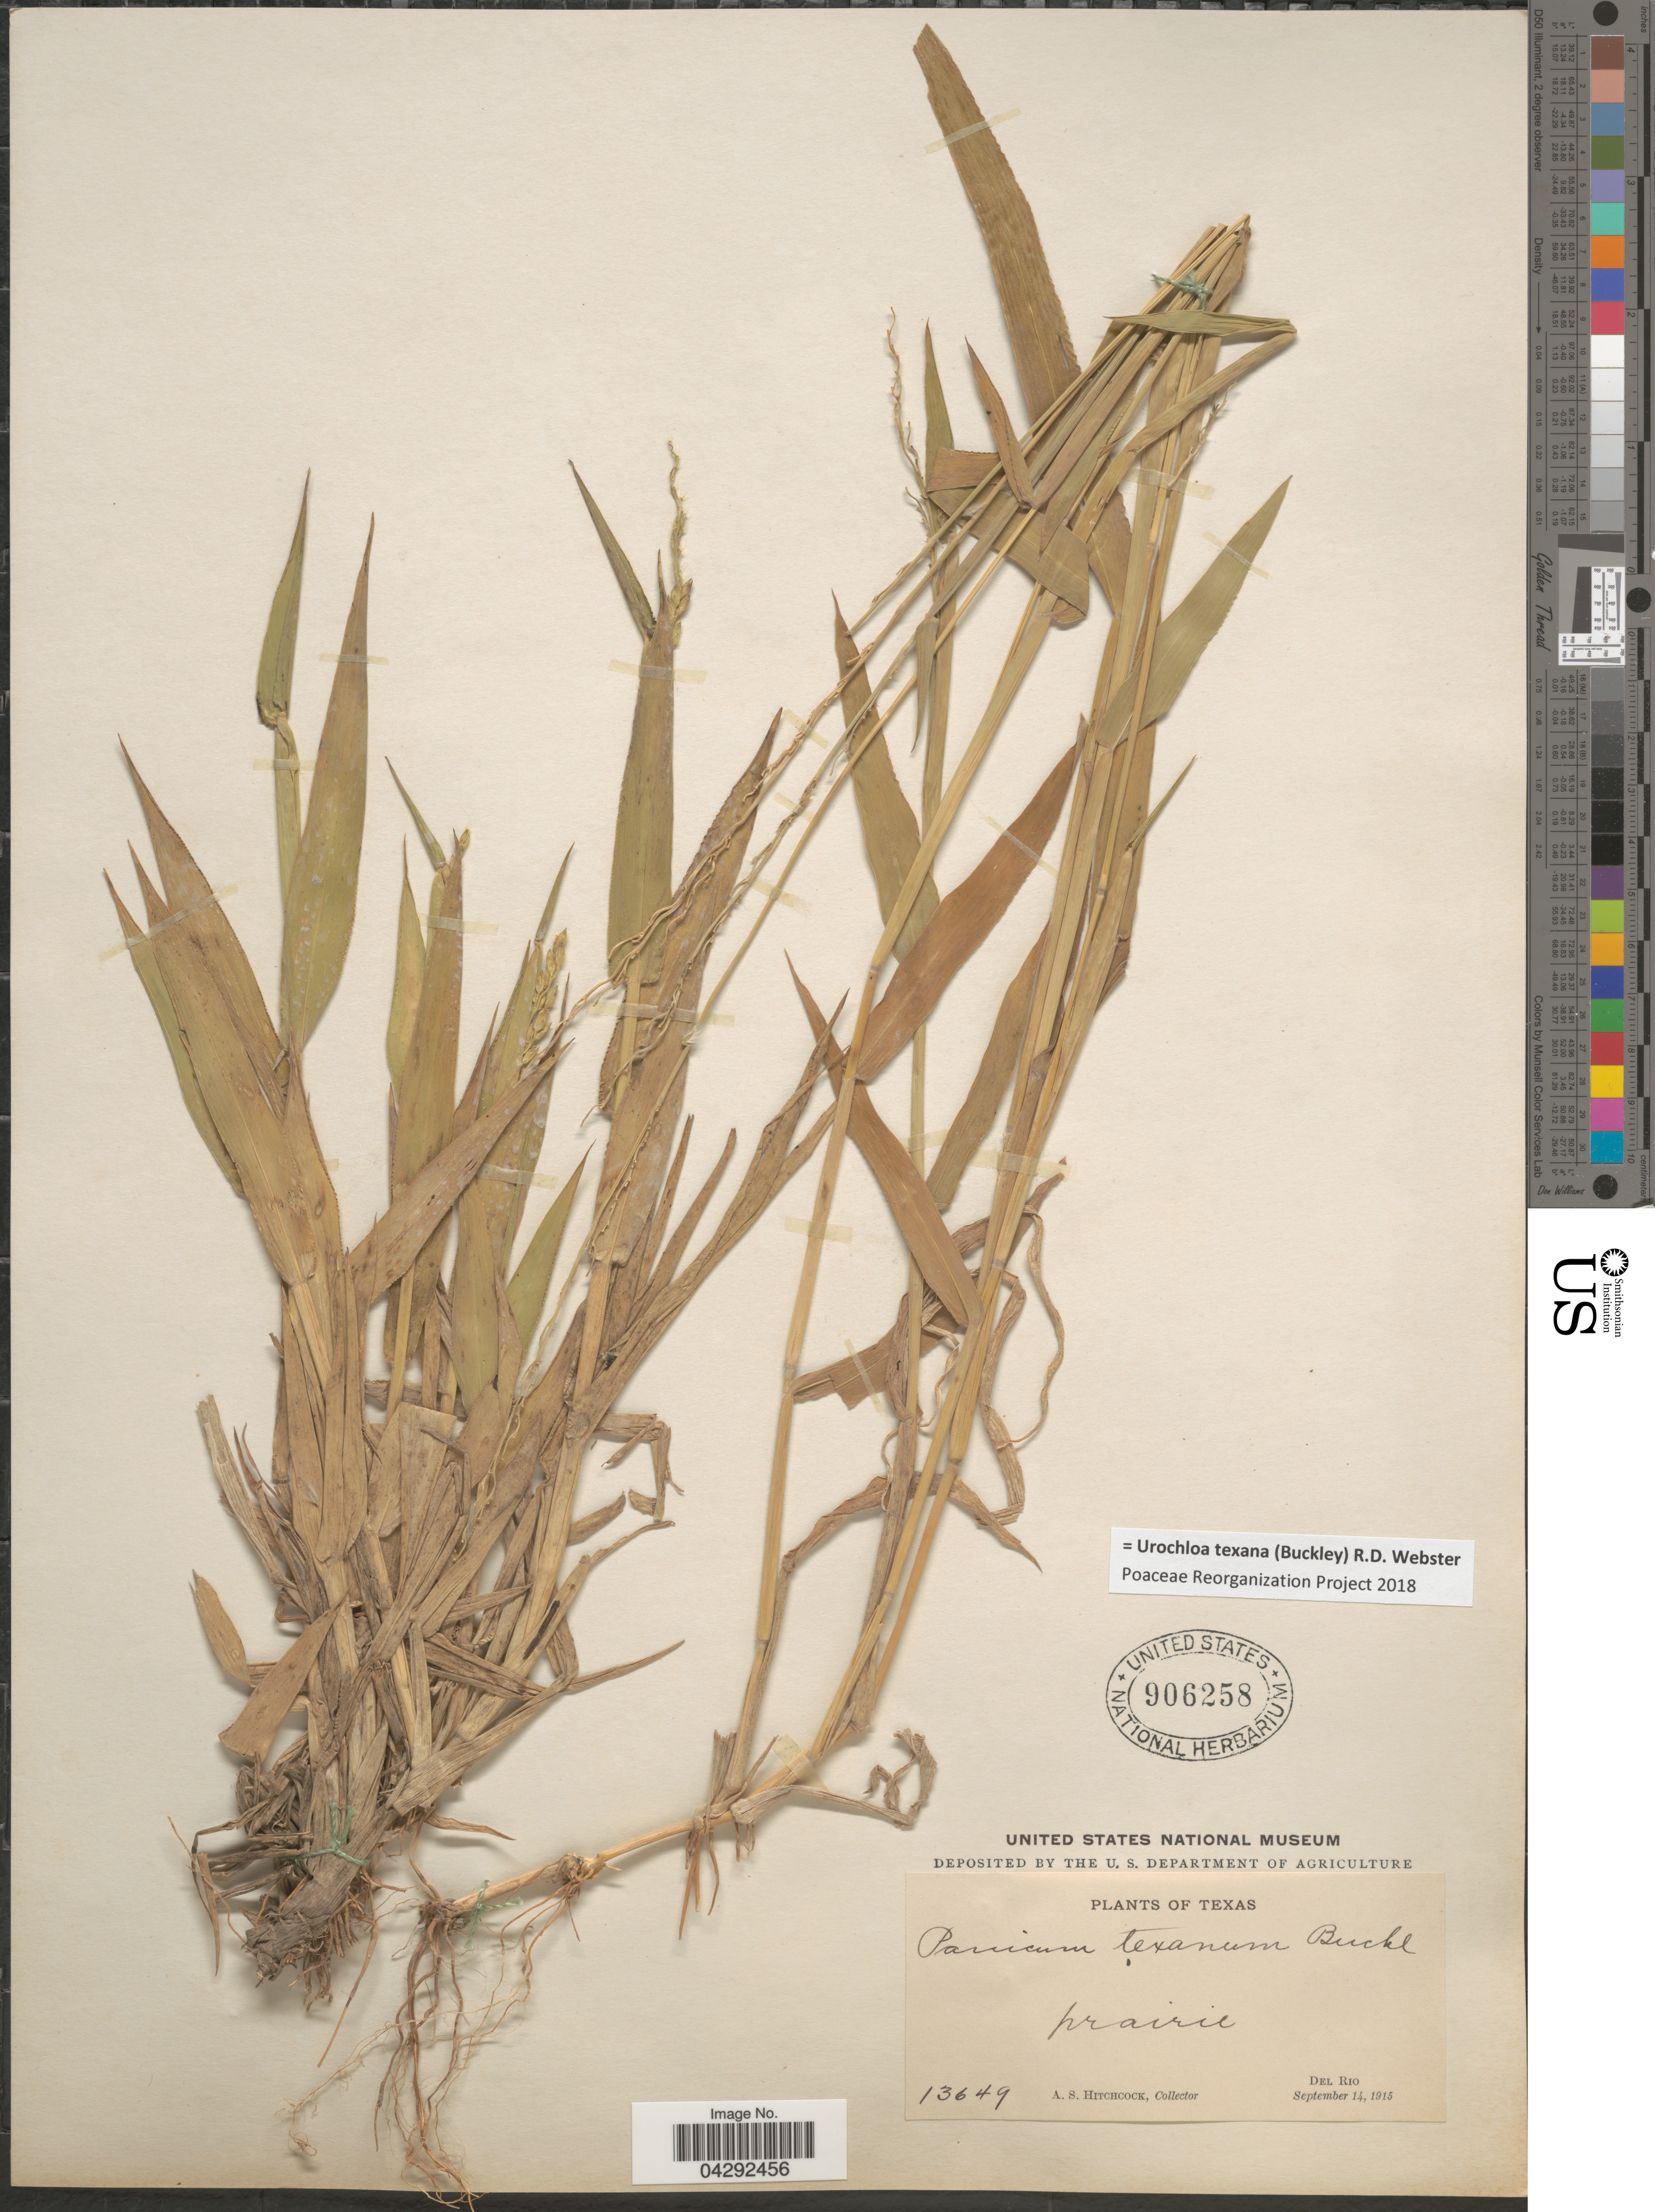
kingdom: Plantae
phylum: Tracheophyta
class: Liliopsida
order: Poales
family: Poaceae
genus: Urochloa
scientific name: Urochloa texana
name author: (Buckley) R.D. Webster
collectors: A. S. Hitchcock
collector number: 13649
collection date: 1915-09-14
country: United States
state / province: Texas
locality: Del Rio.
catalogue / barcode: US 906258